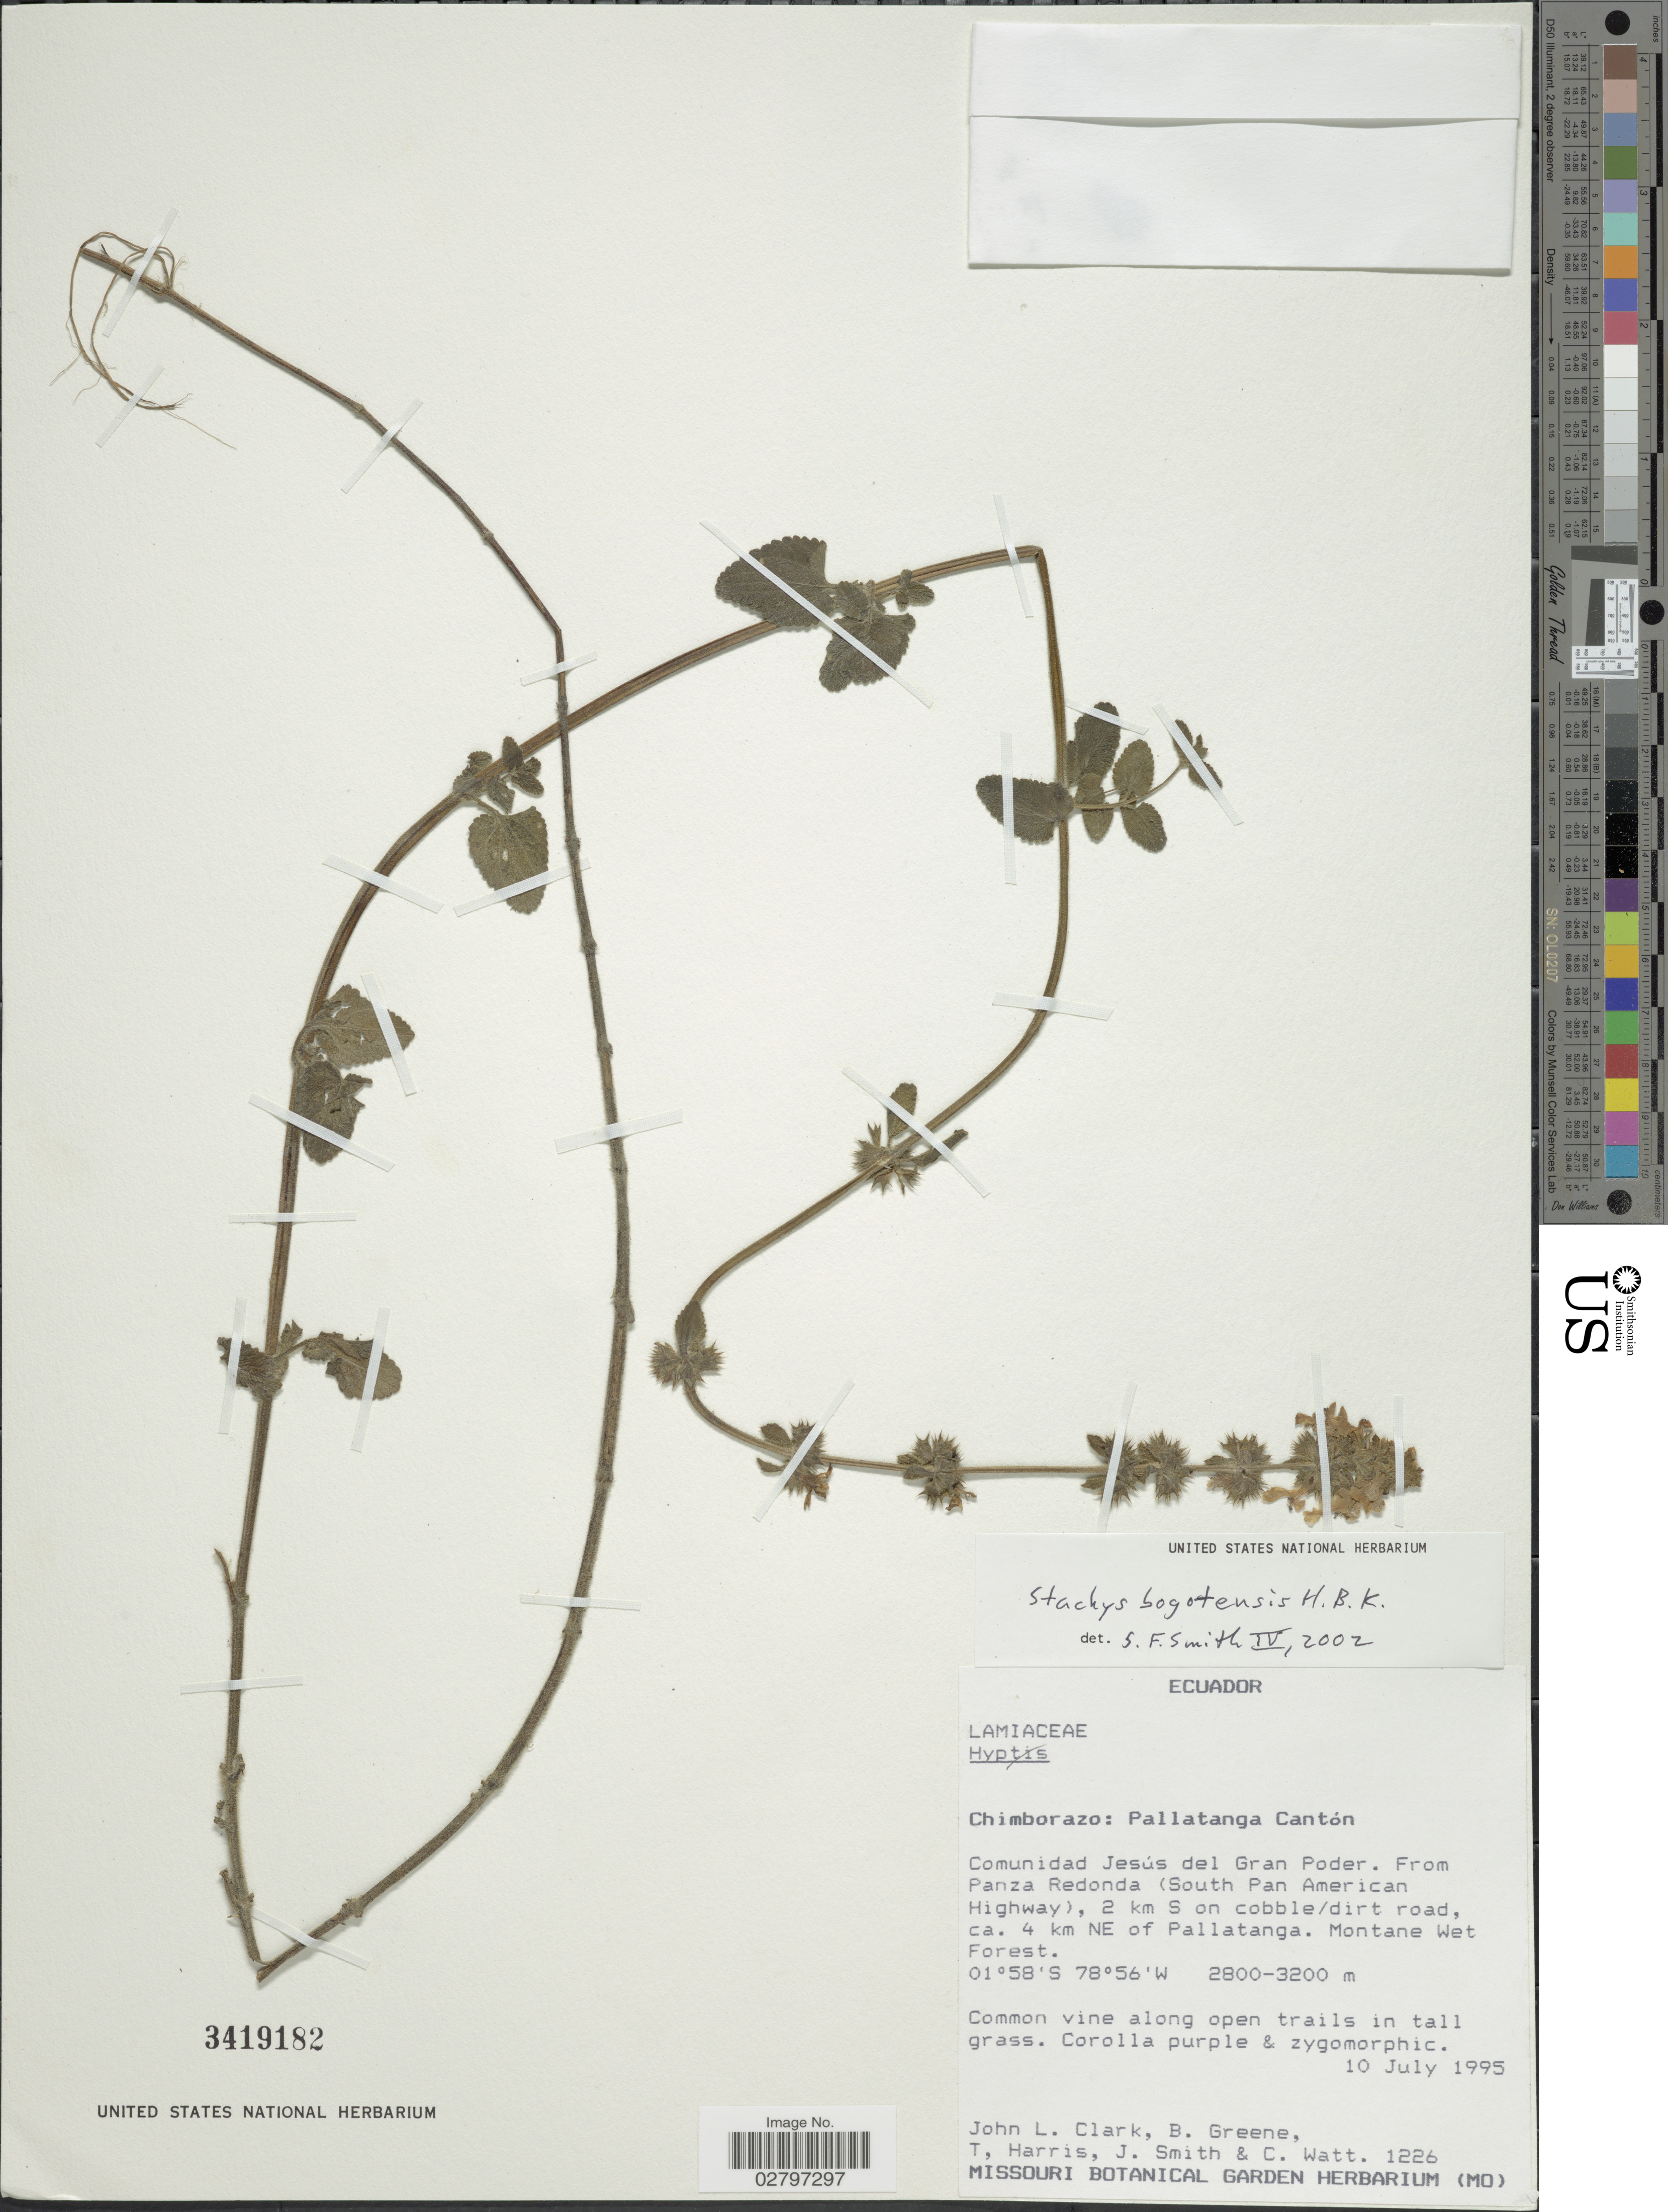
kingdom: Plantae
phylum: Tracheophyta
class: Magnoliopsida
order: Lamiales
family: Lamiaceae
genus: Stachys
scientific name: Stachys bogotensis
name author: Kunth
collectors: J. L. Clark, B. Greene, T. Harris, J. Smith & C. Watt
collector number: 1226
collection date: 1995-07-10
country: Ecuador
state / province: Chimborazo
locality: Pallatanga Cantón, Comunidad Jesús del Gran Poder, From Panza Redonda (South Pan American Highway), 2 km S on cobble/ dirt road, ca. 4 km NE of Pallatanga.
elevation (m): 2800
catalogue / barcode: US 3419182